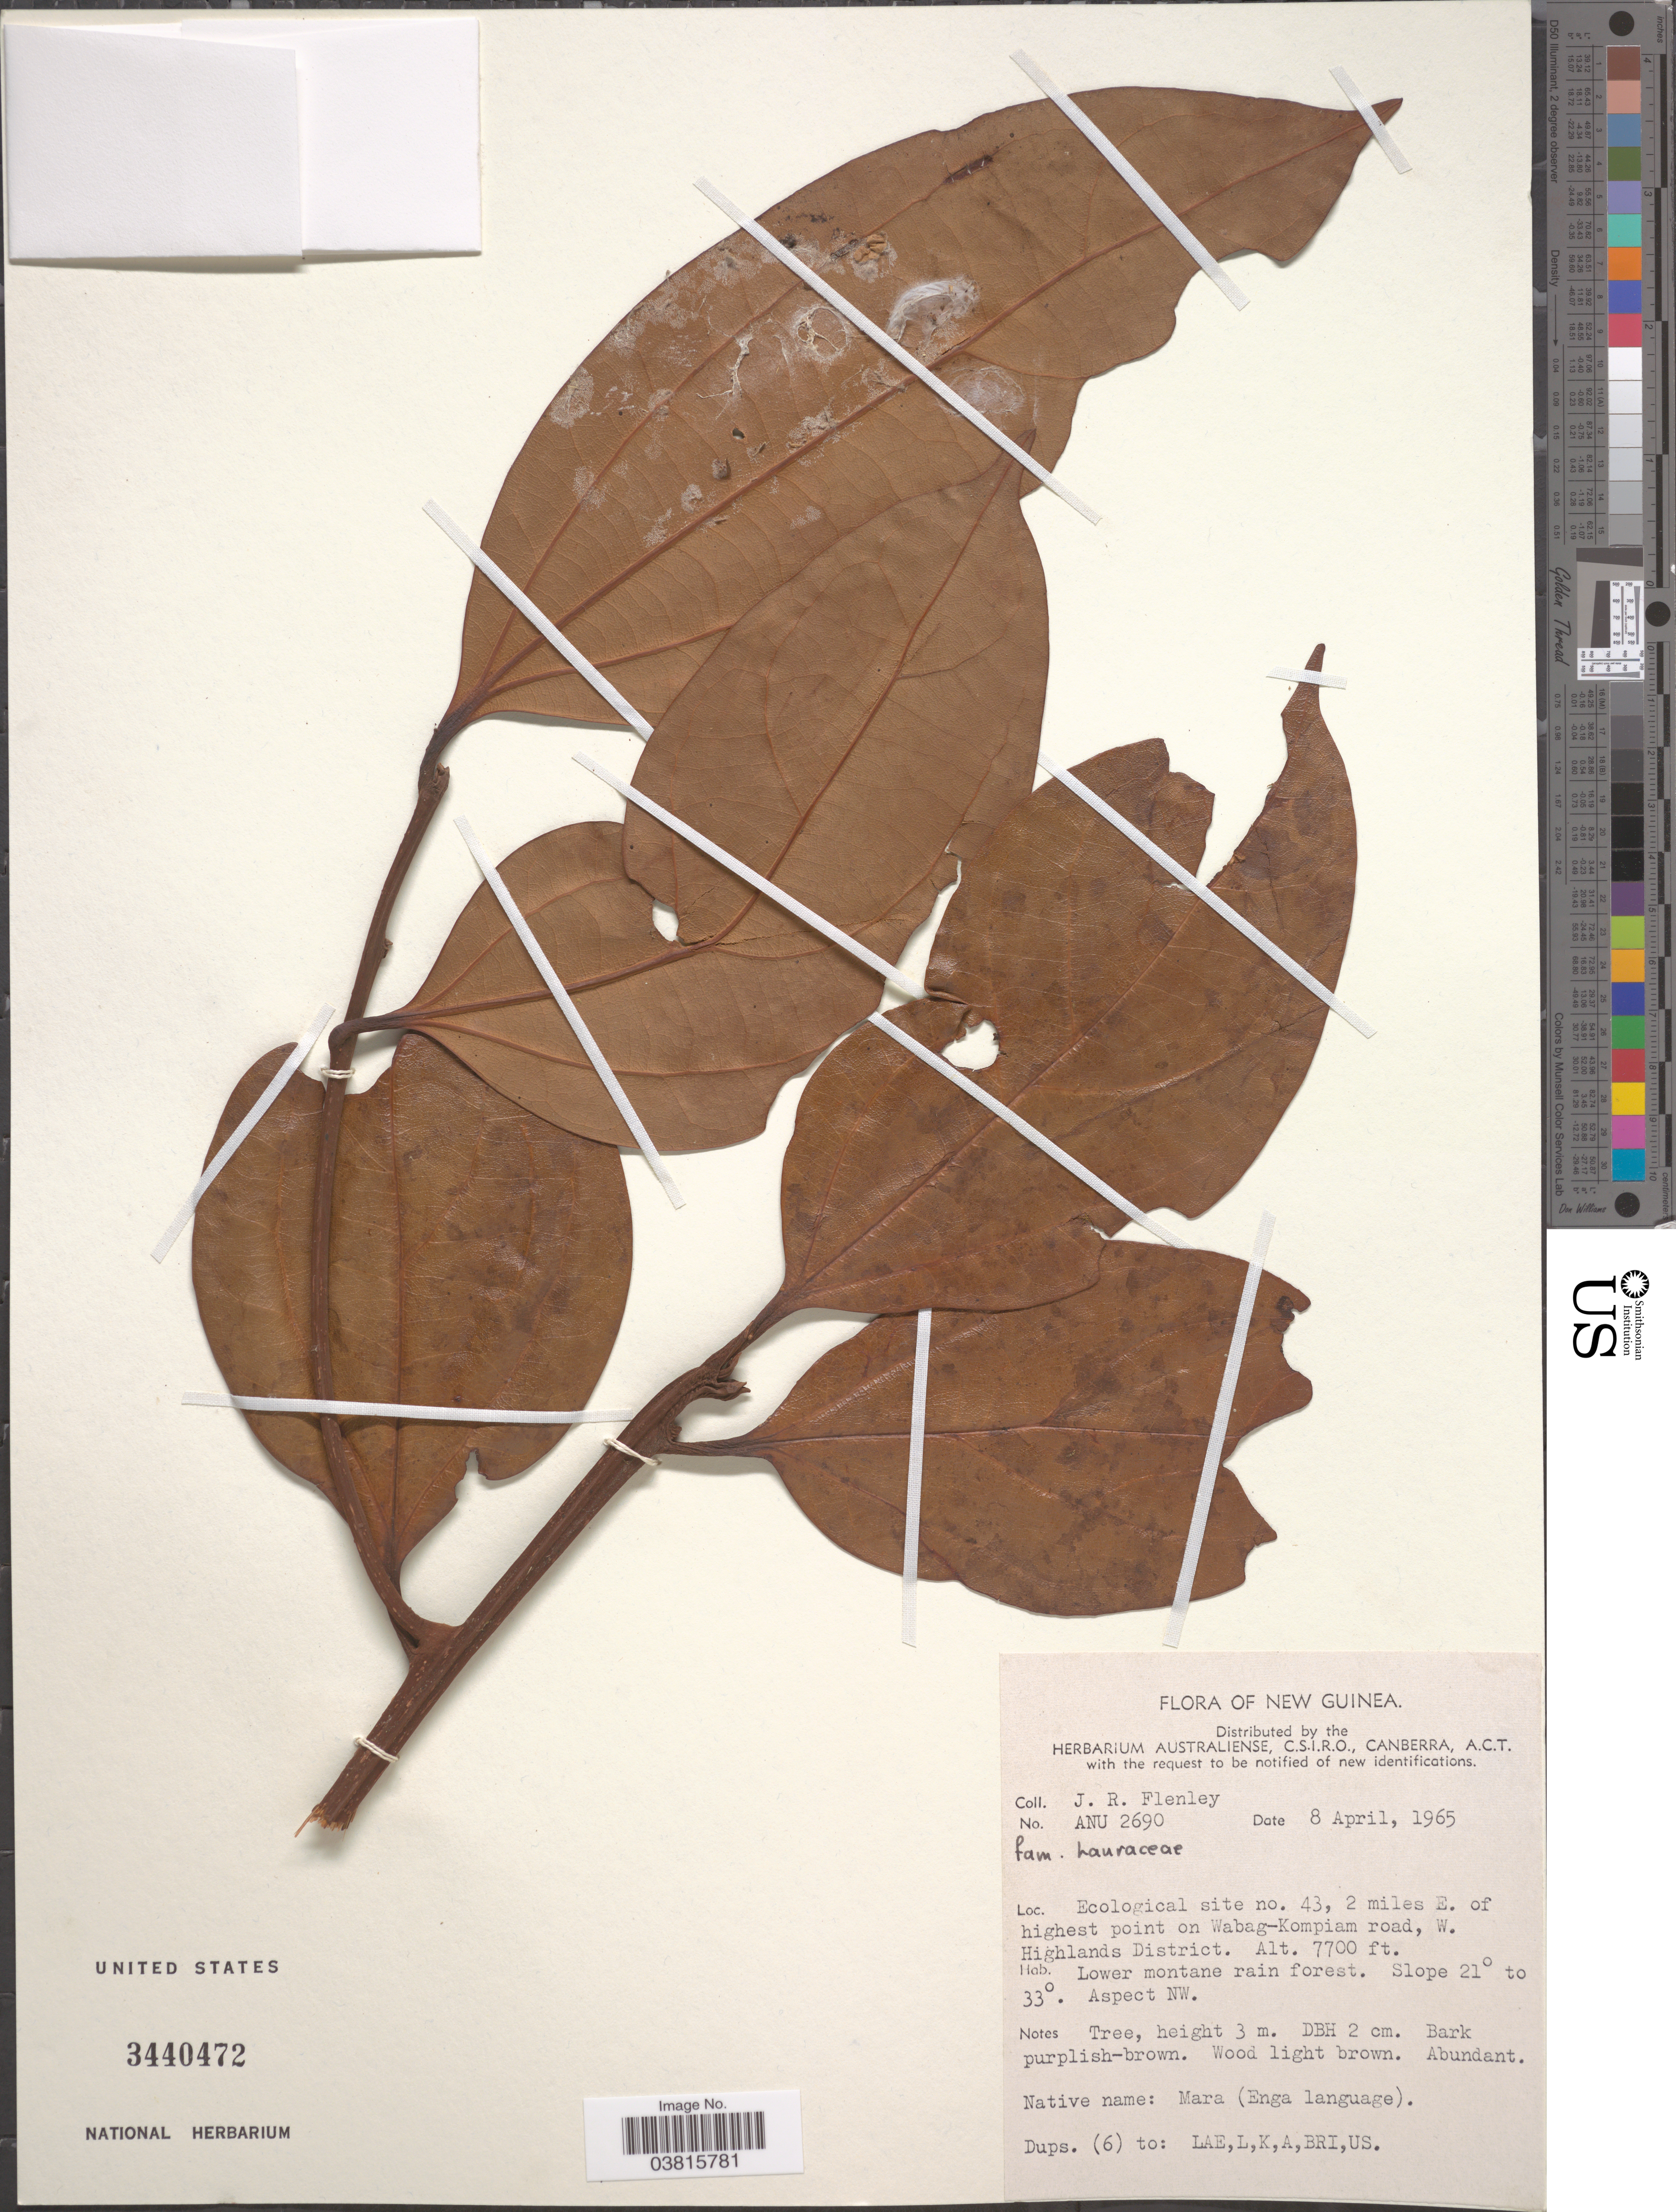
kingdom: Plantae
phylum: Tracheophyta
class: Magnoliopsida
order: Laurales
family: Lauraceae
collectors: J. Flenley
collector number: ANU2690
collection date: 1965-04-08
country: Papua New Guinea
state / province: Western Highlands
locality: New Guinea. Ecological site no. 43, 2 miles E. of highest point on Wabag-Kompiam road, W. Highlands District. Lower montane rain forest. Slope 21° to 33°. Aspect NW.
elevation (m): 2347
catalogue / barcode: US 3440472